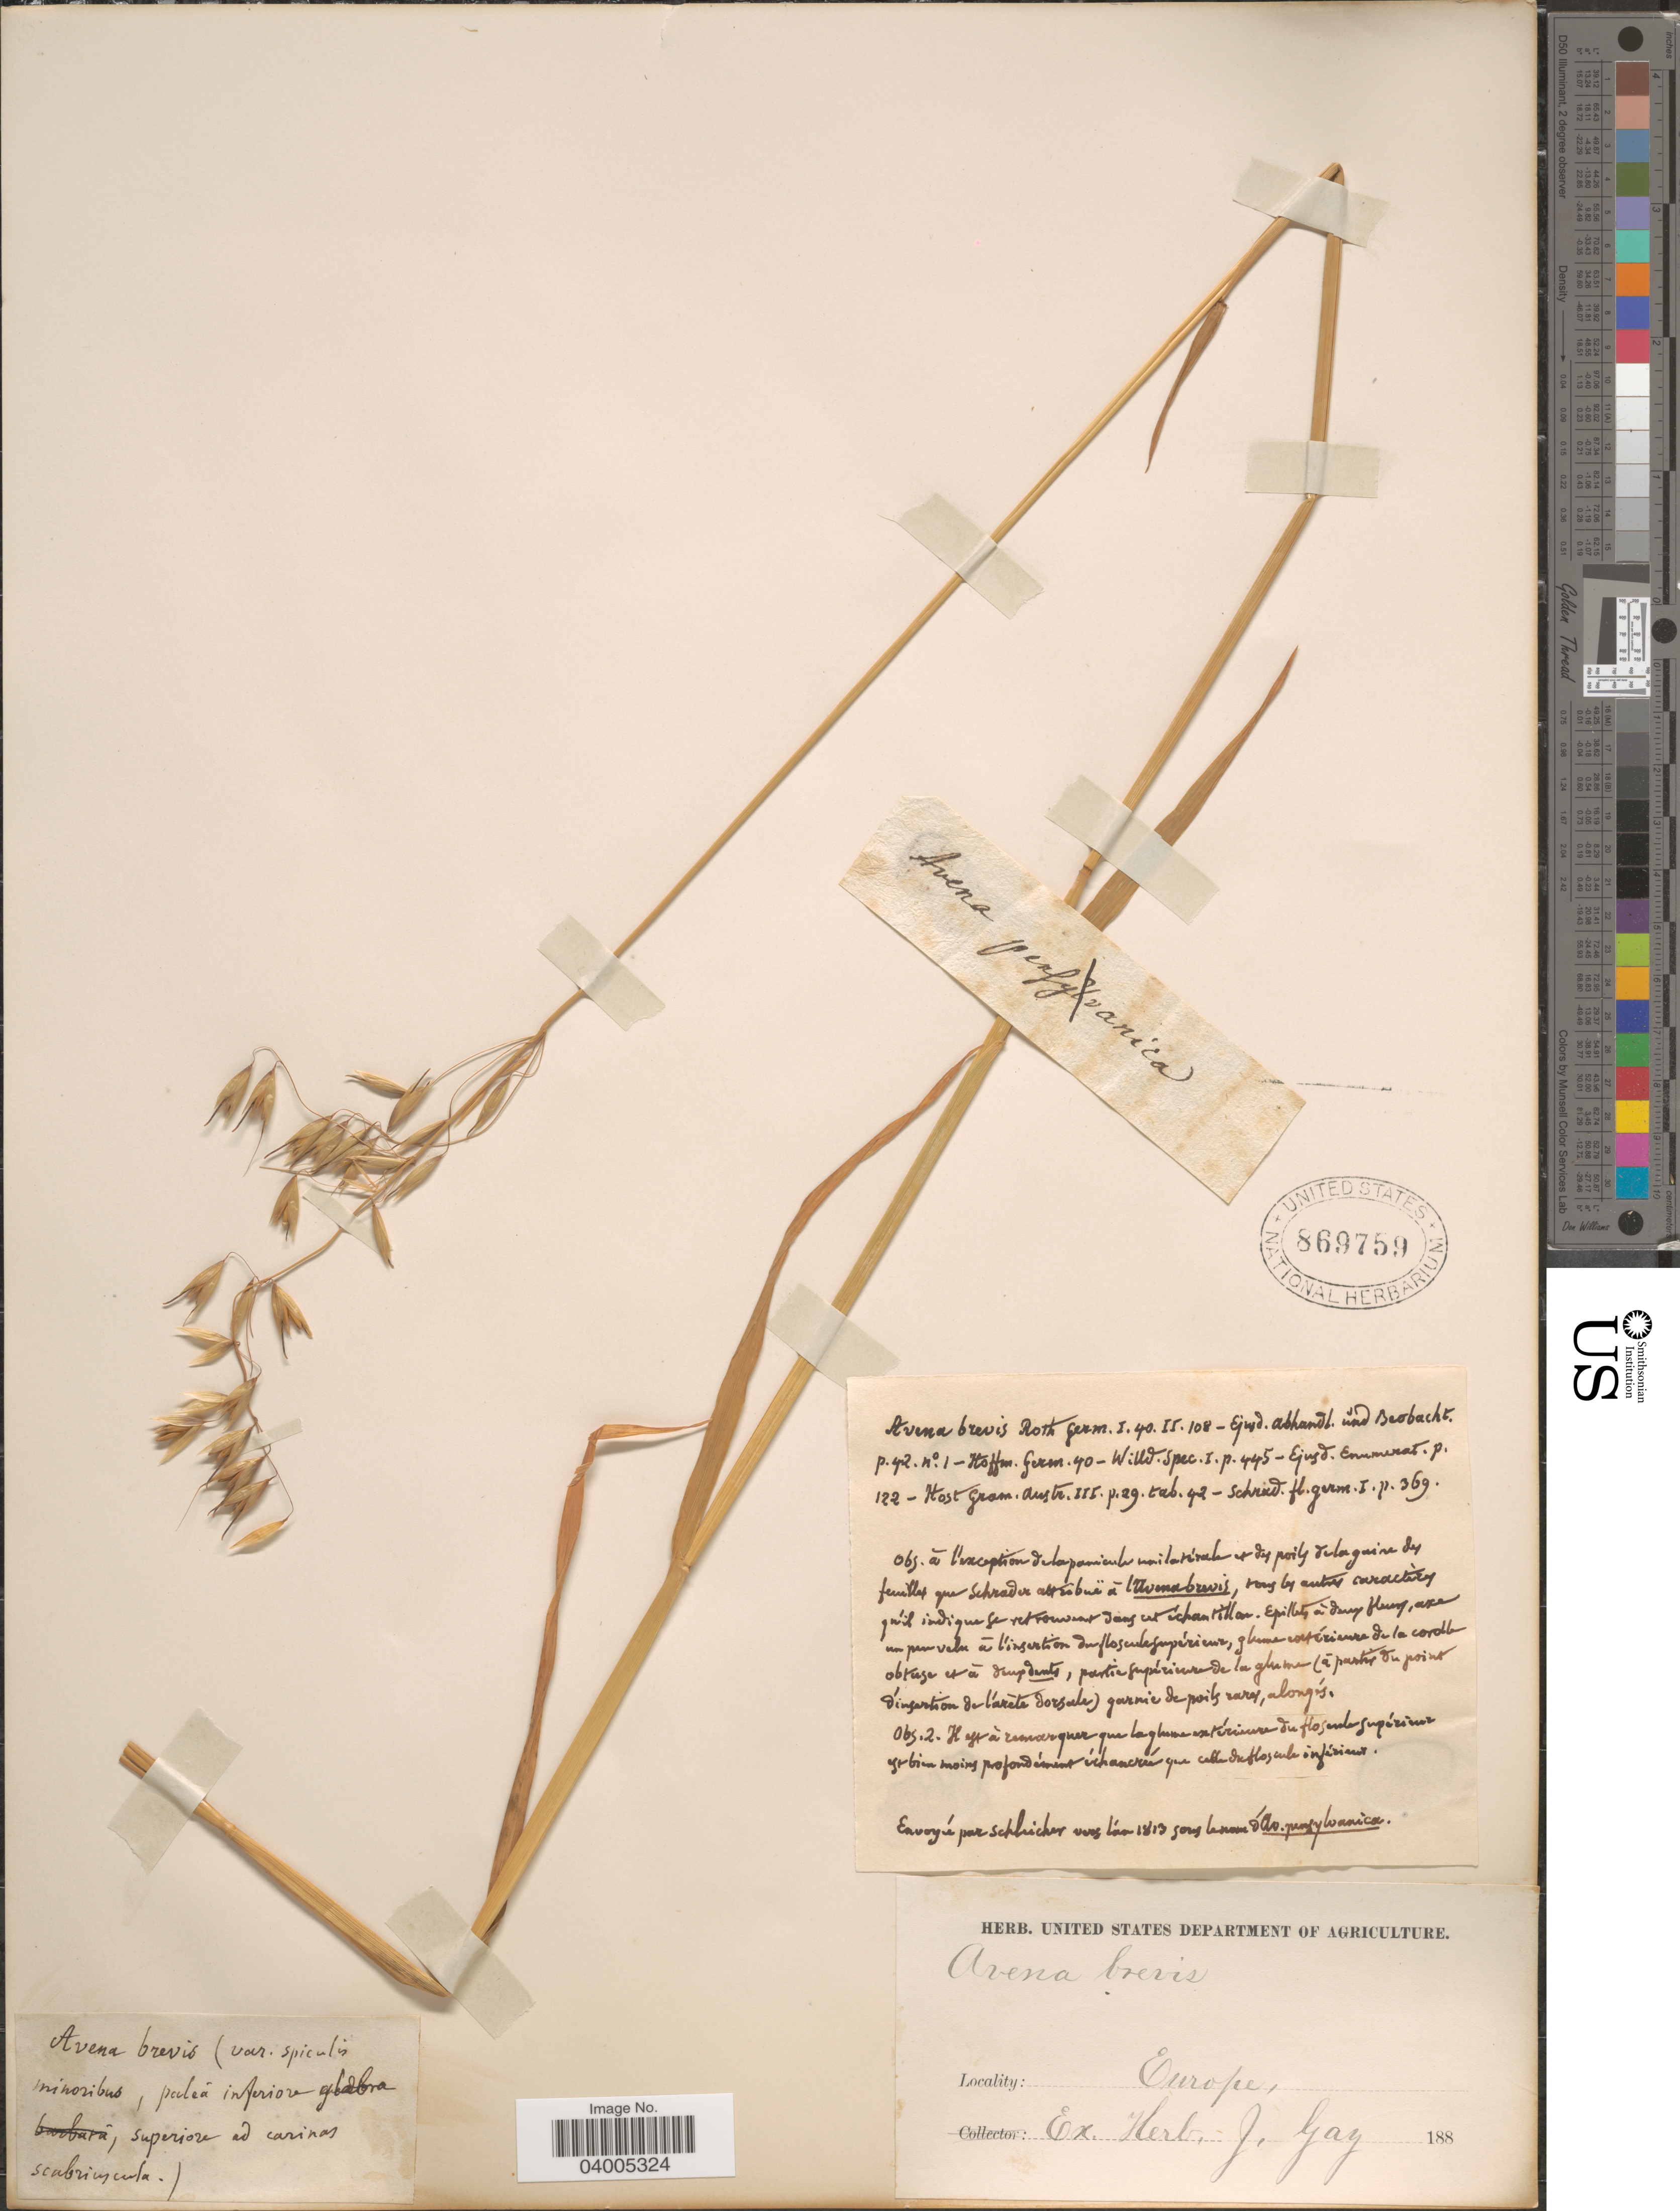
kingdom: Plantae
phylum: Tracheophyta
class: Liliopsida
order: Poales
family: Poaceae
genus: Avena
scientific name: Avena brevis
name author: Bréb.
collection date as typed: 188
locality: Europe.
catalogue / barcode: US 869759